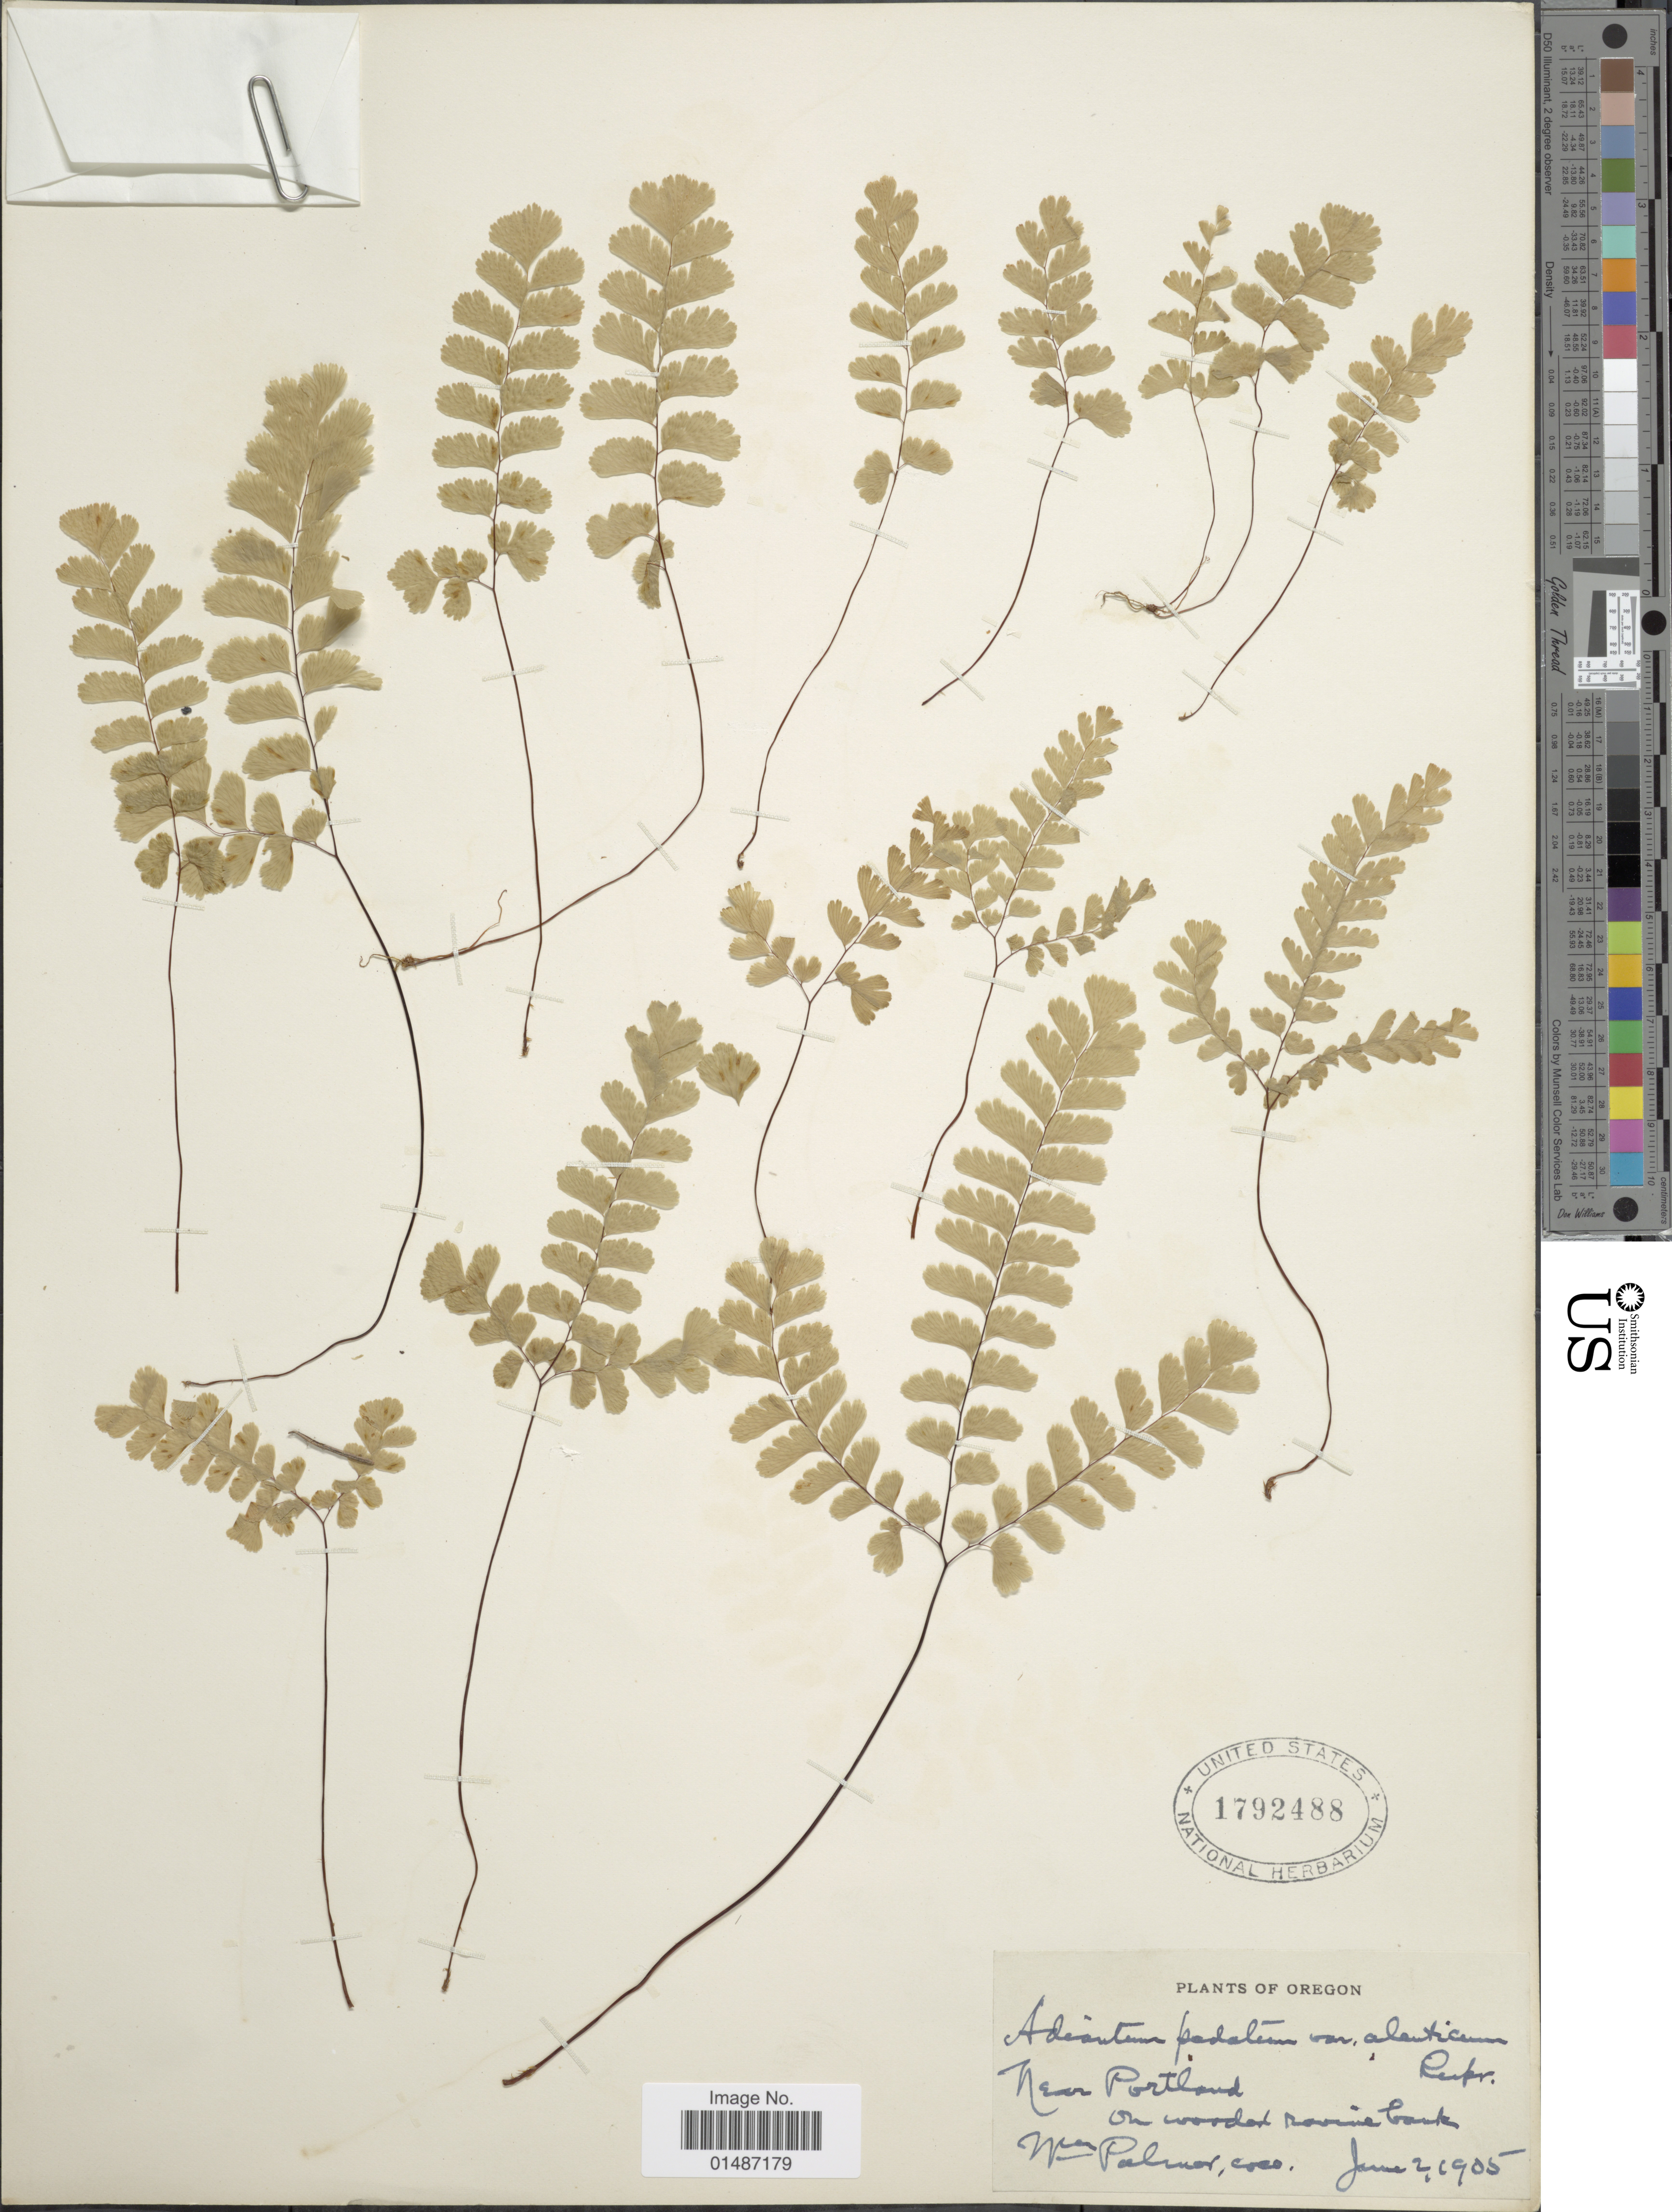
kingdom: Plantae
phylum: Tracheophyta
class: Polypodiopsida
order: Polypodiales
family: Pteridaceae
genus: Adiantum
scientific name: Adiantum pedatum subsp. aleuticum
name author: (Rupr.) Calder & Roy L. Taylor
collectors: W. Palmer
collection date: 1905-06-02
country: United States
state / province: Oregon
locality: Neaar Portland on wooded ravine bank.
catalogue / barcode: US 1792488